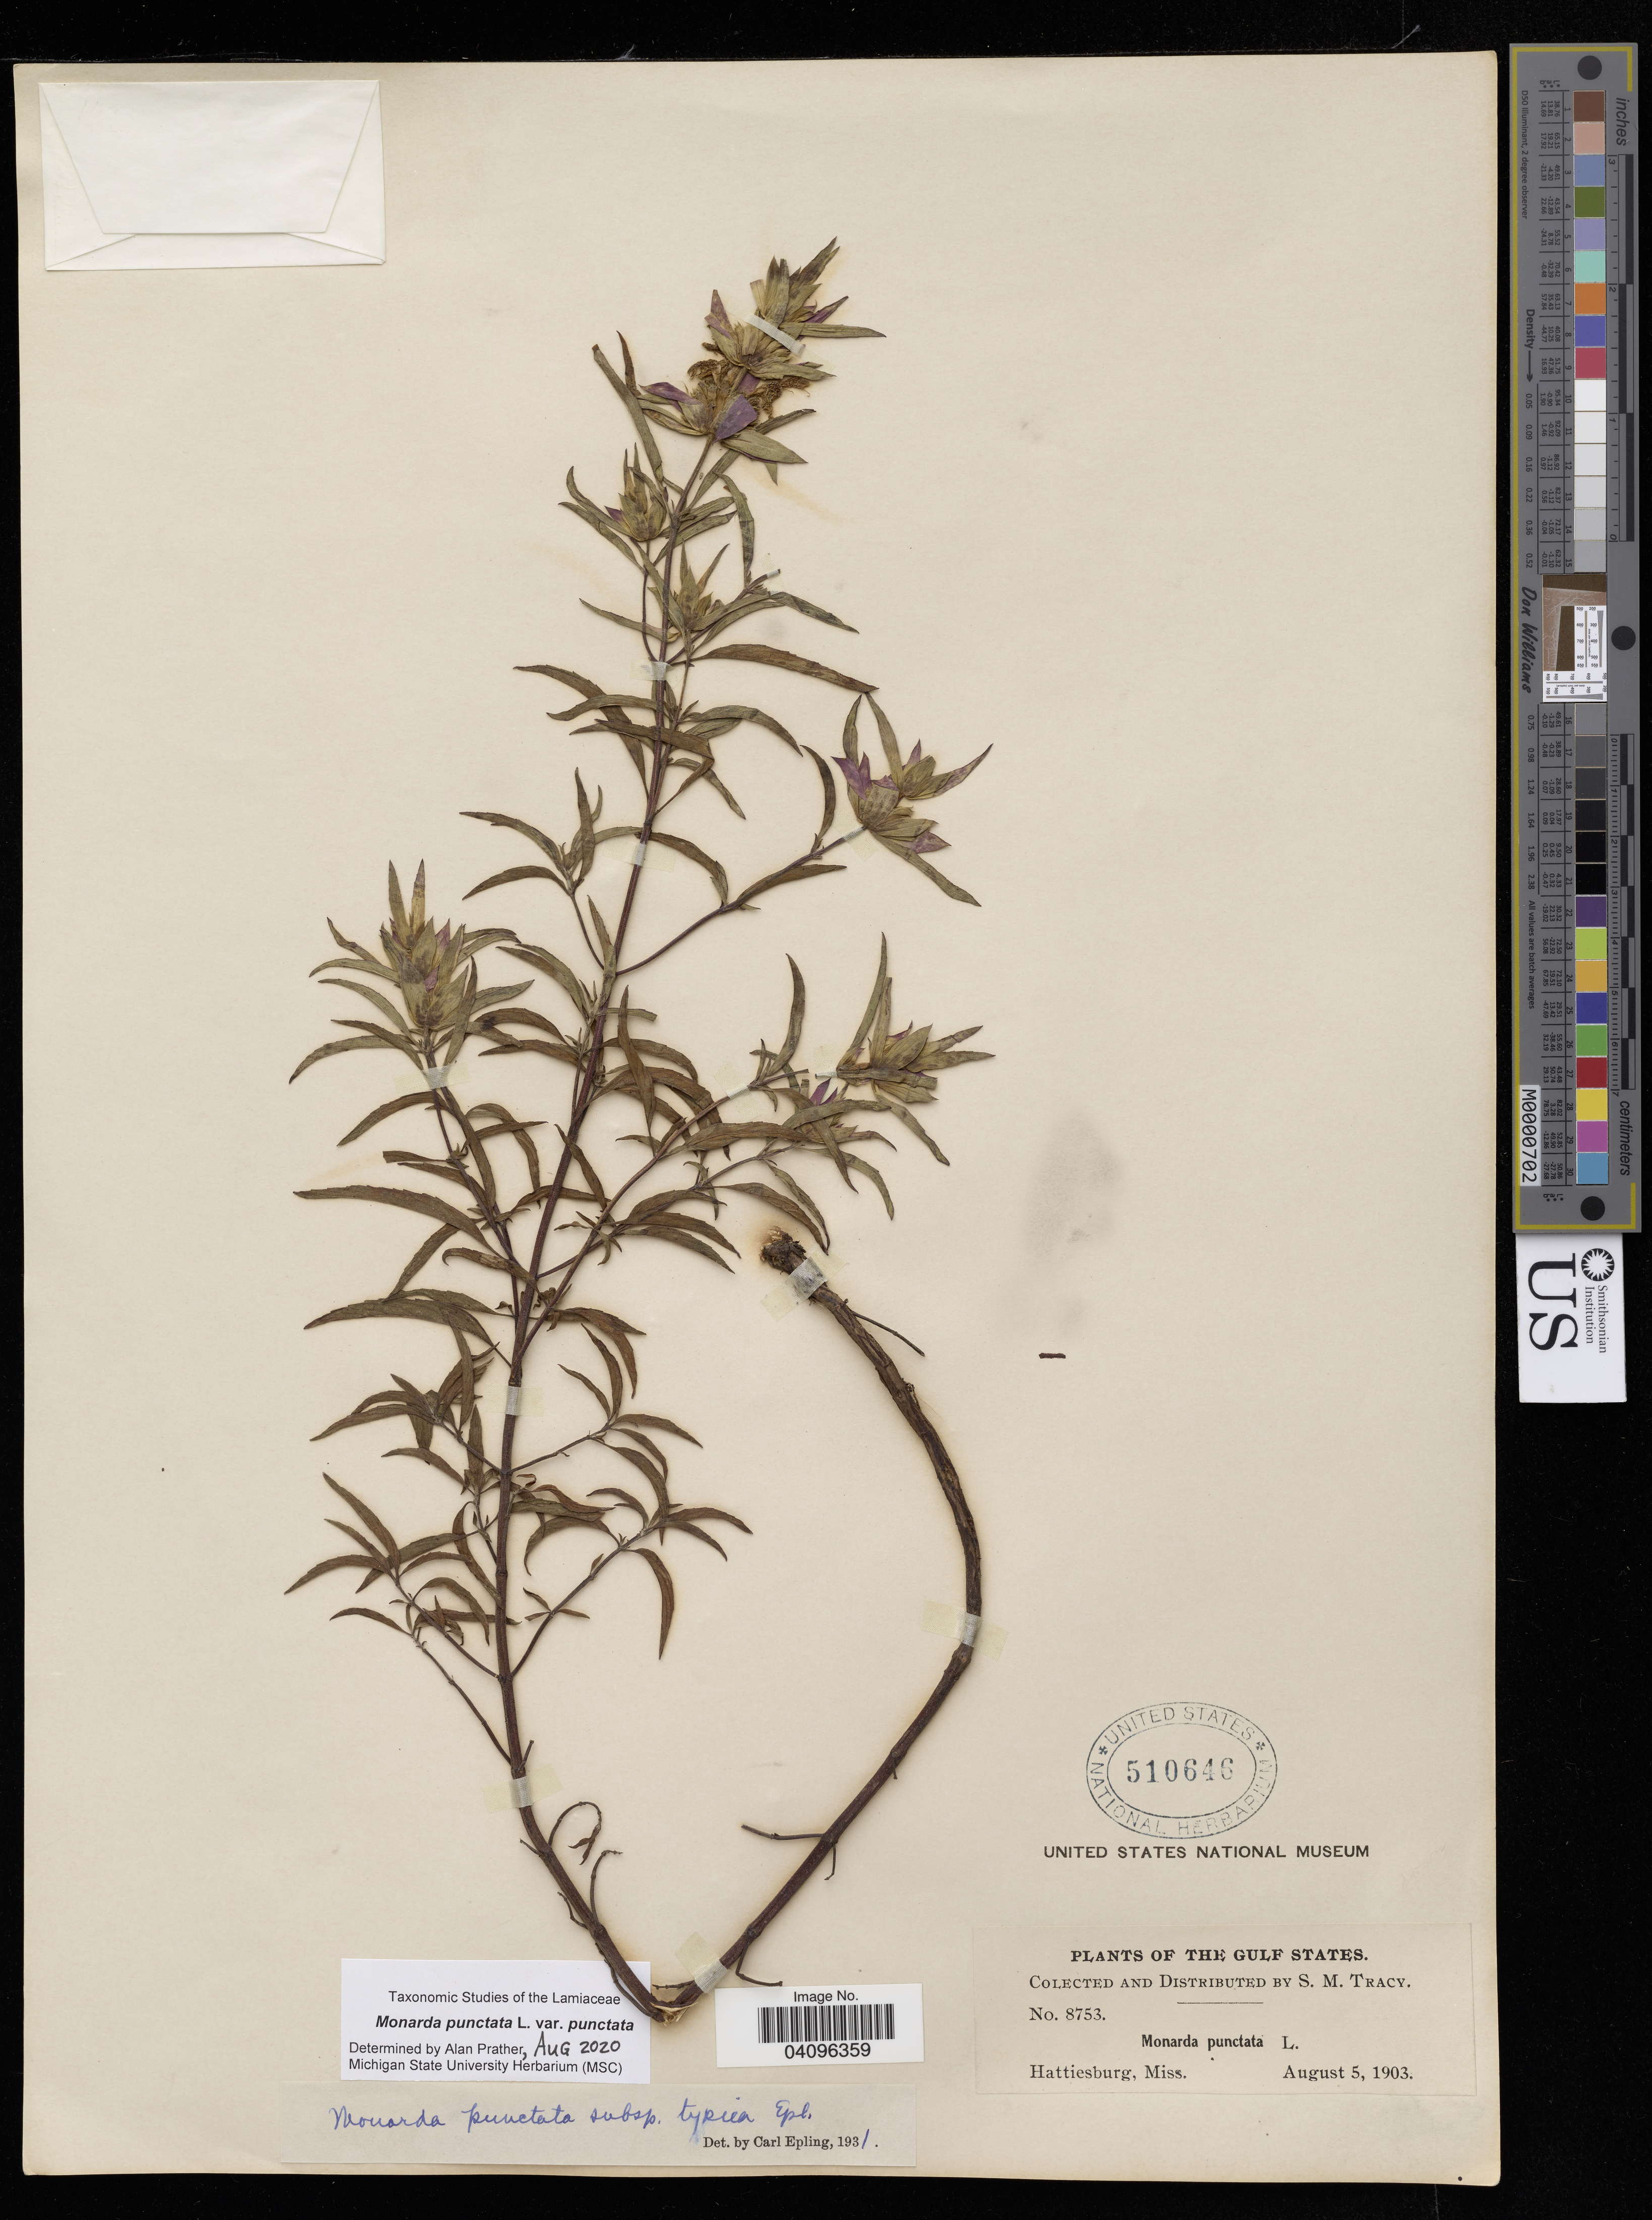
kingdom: Plantae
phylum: Tracheophyta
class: Magnoliopsida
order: Lamiales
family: Lamiaceae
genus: Monarda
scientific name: Monarda punctata var. punctata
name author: L.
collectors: S. M. Tracy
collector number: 8753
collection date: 1903-08-05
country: United States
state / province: Mississippi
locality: The Gulf States, Hattiesburg.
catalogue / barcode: US 510646